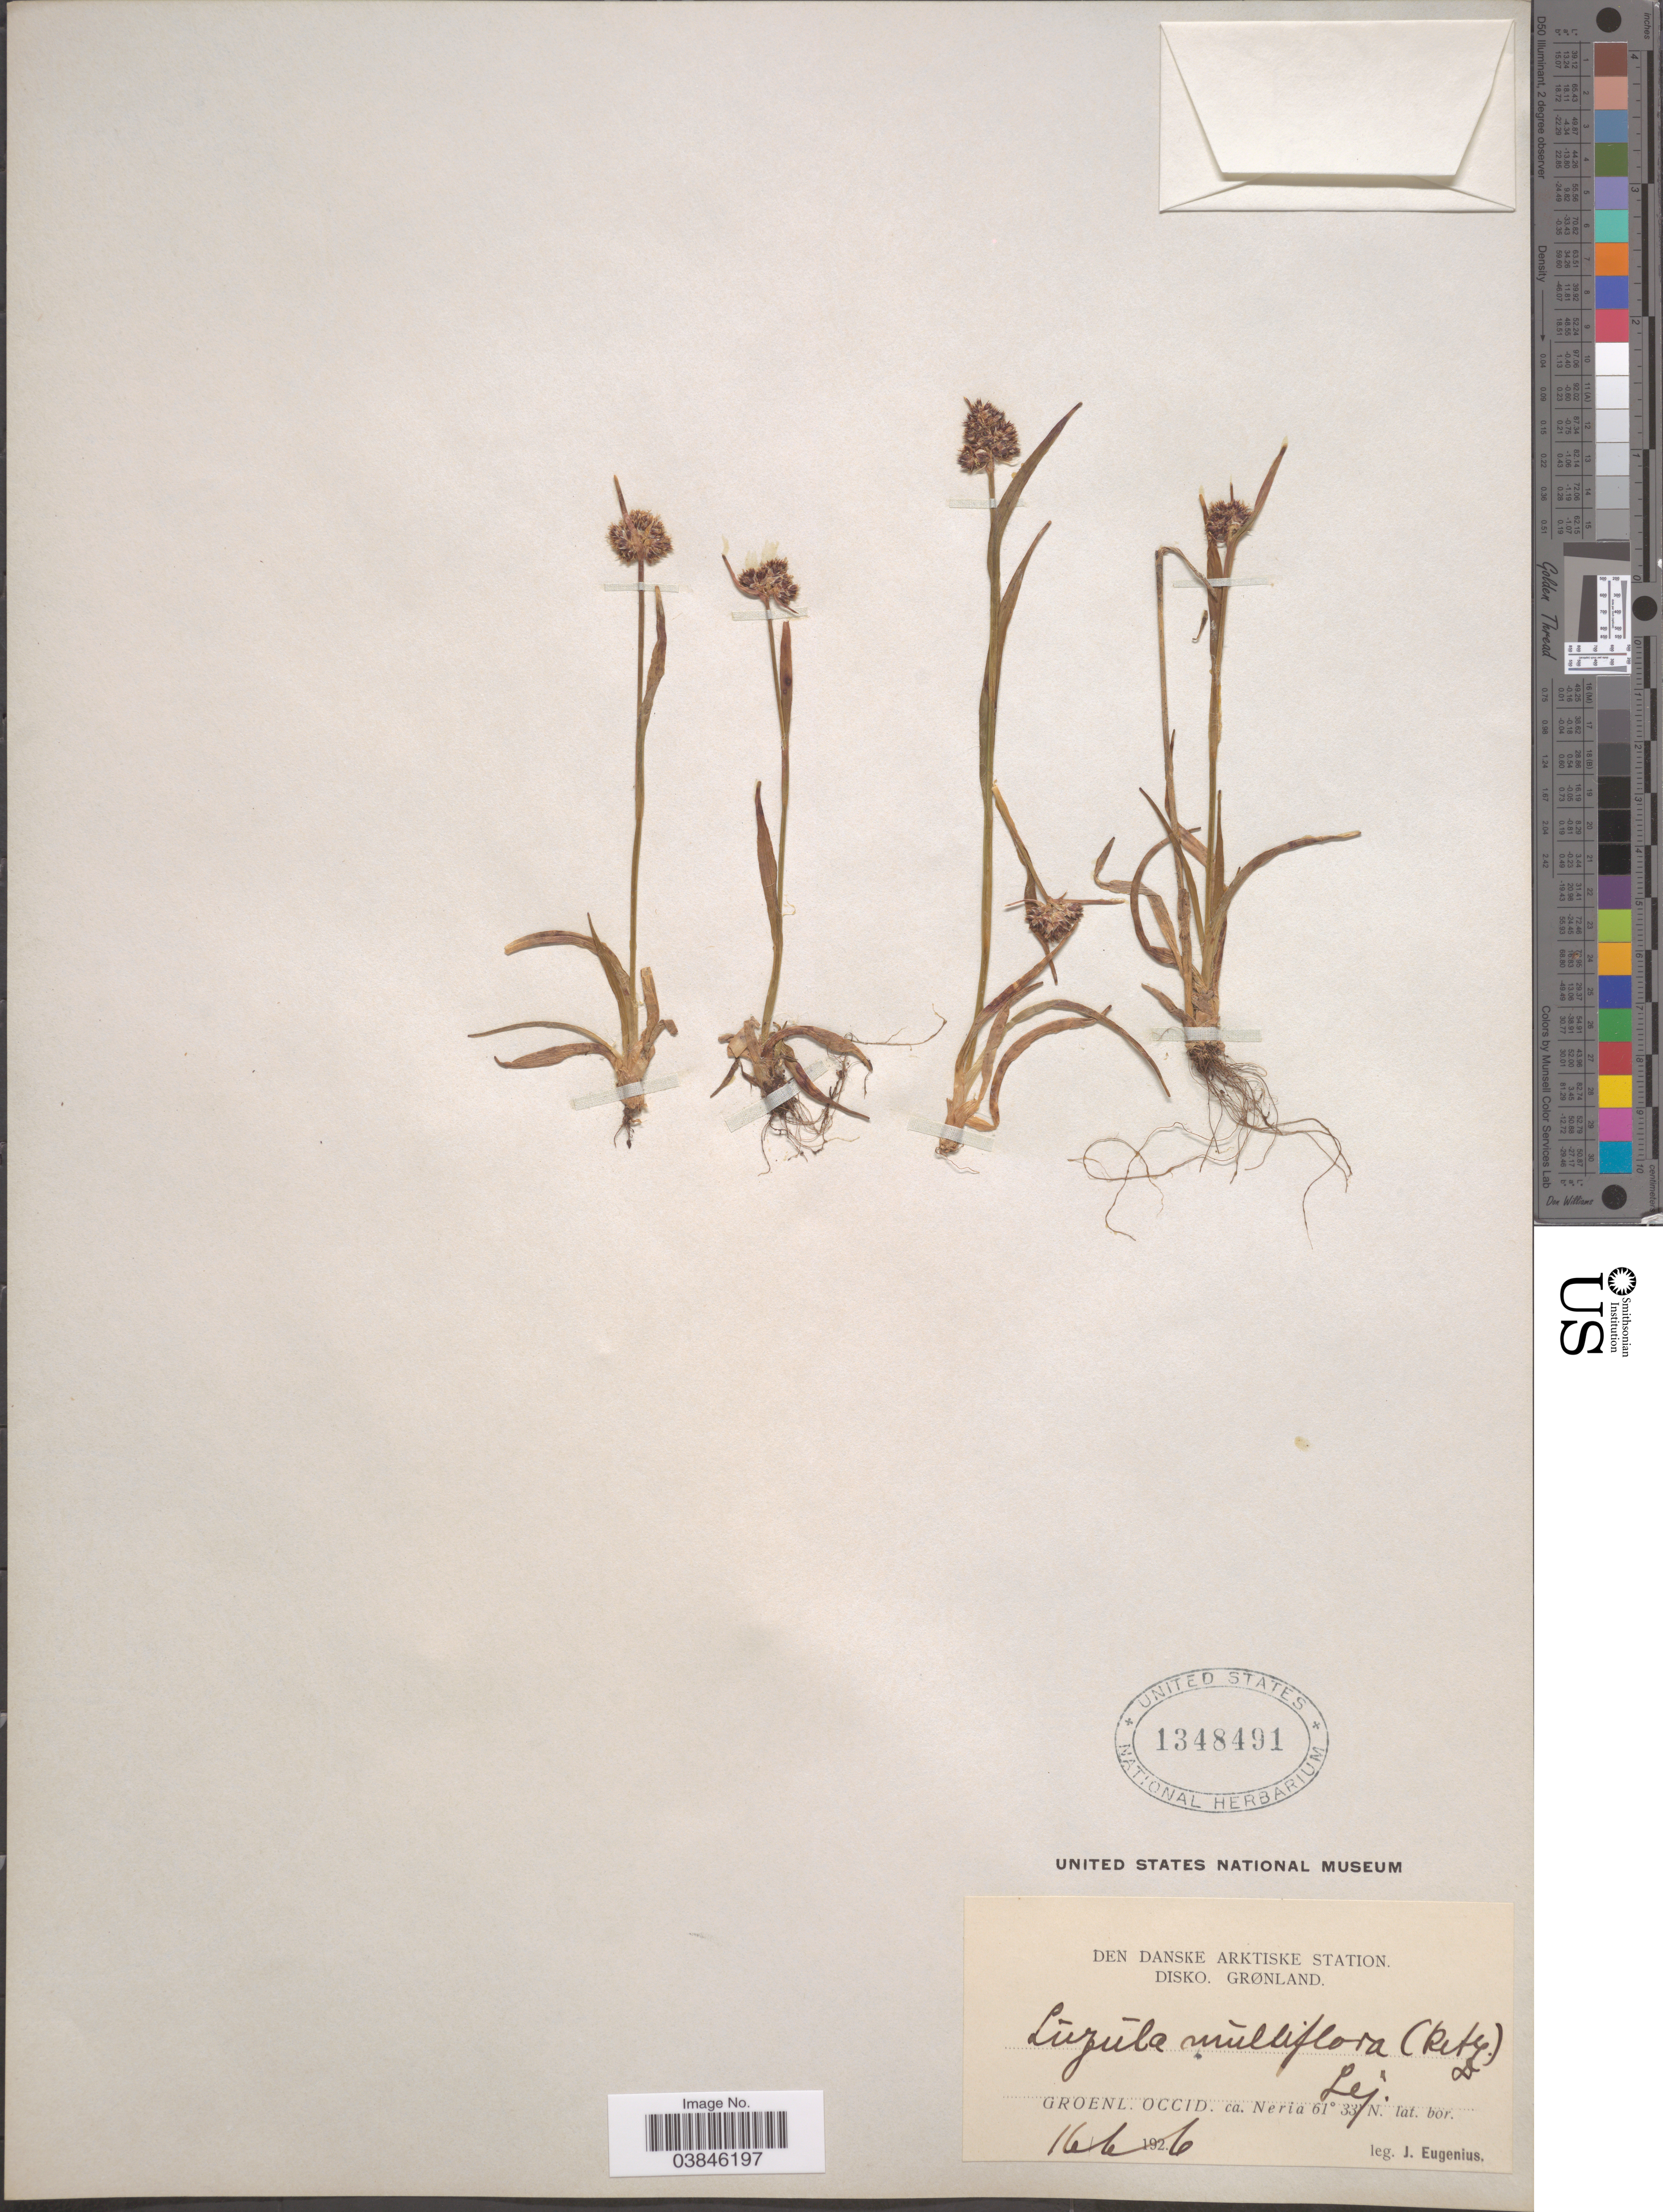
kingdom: Plantae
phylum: Tracheophyta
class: Liliopsida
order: Poales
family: Juncaceae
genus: Luzula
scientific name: Luzula multiflora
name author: (Ehrh.) Lej.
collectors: J. Eugenius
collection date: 1926-06-16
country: Greenland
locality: Den Danske Arktiske Station. Disko. Groenl. Occid, ca. Neria.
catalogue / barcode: US 1348491